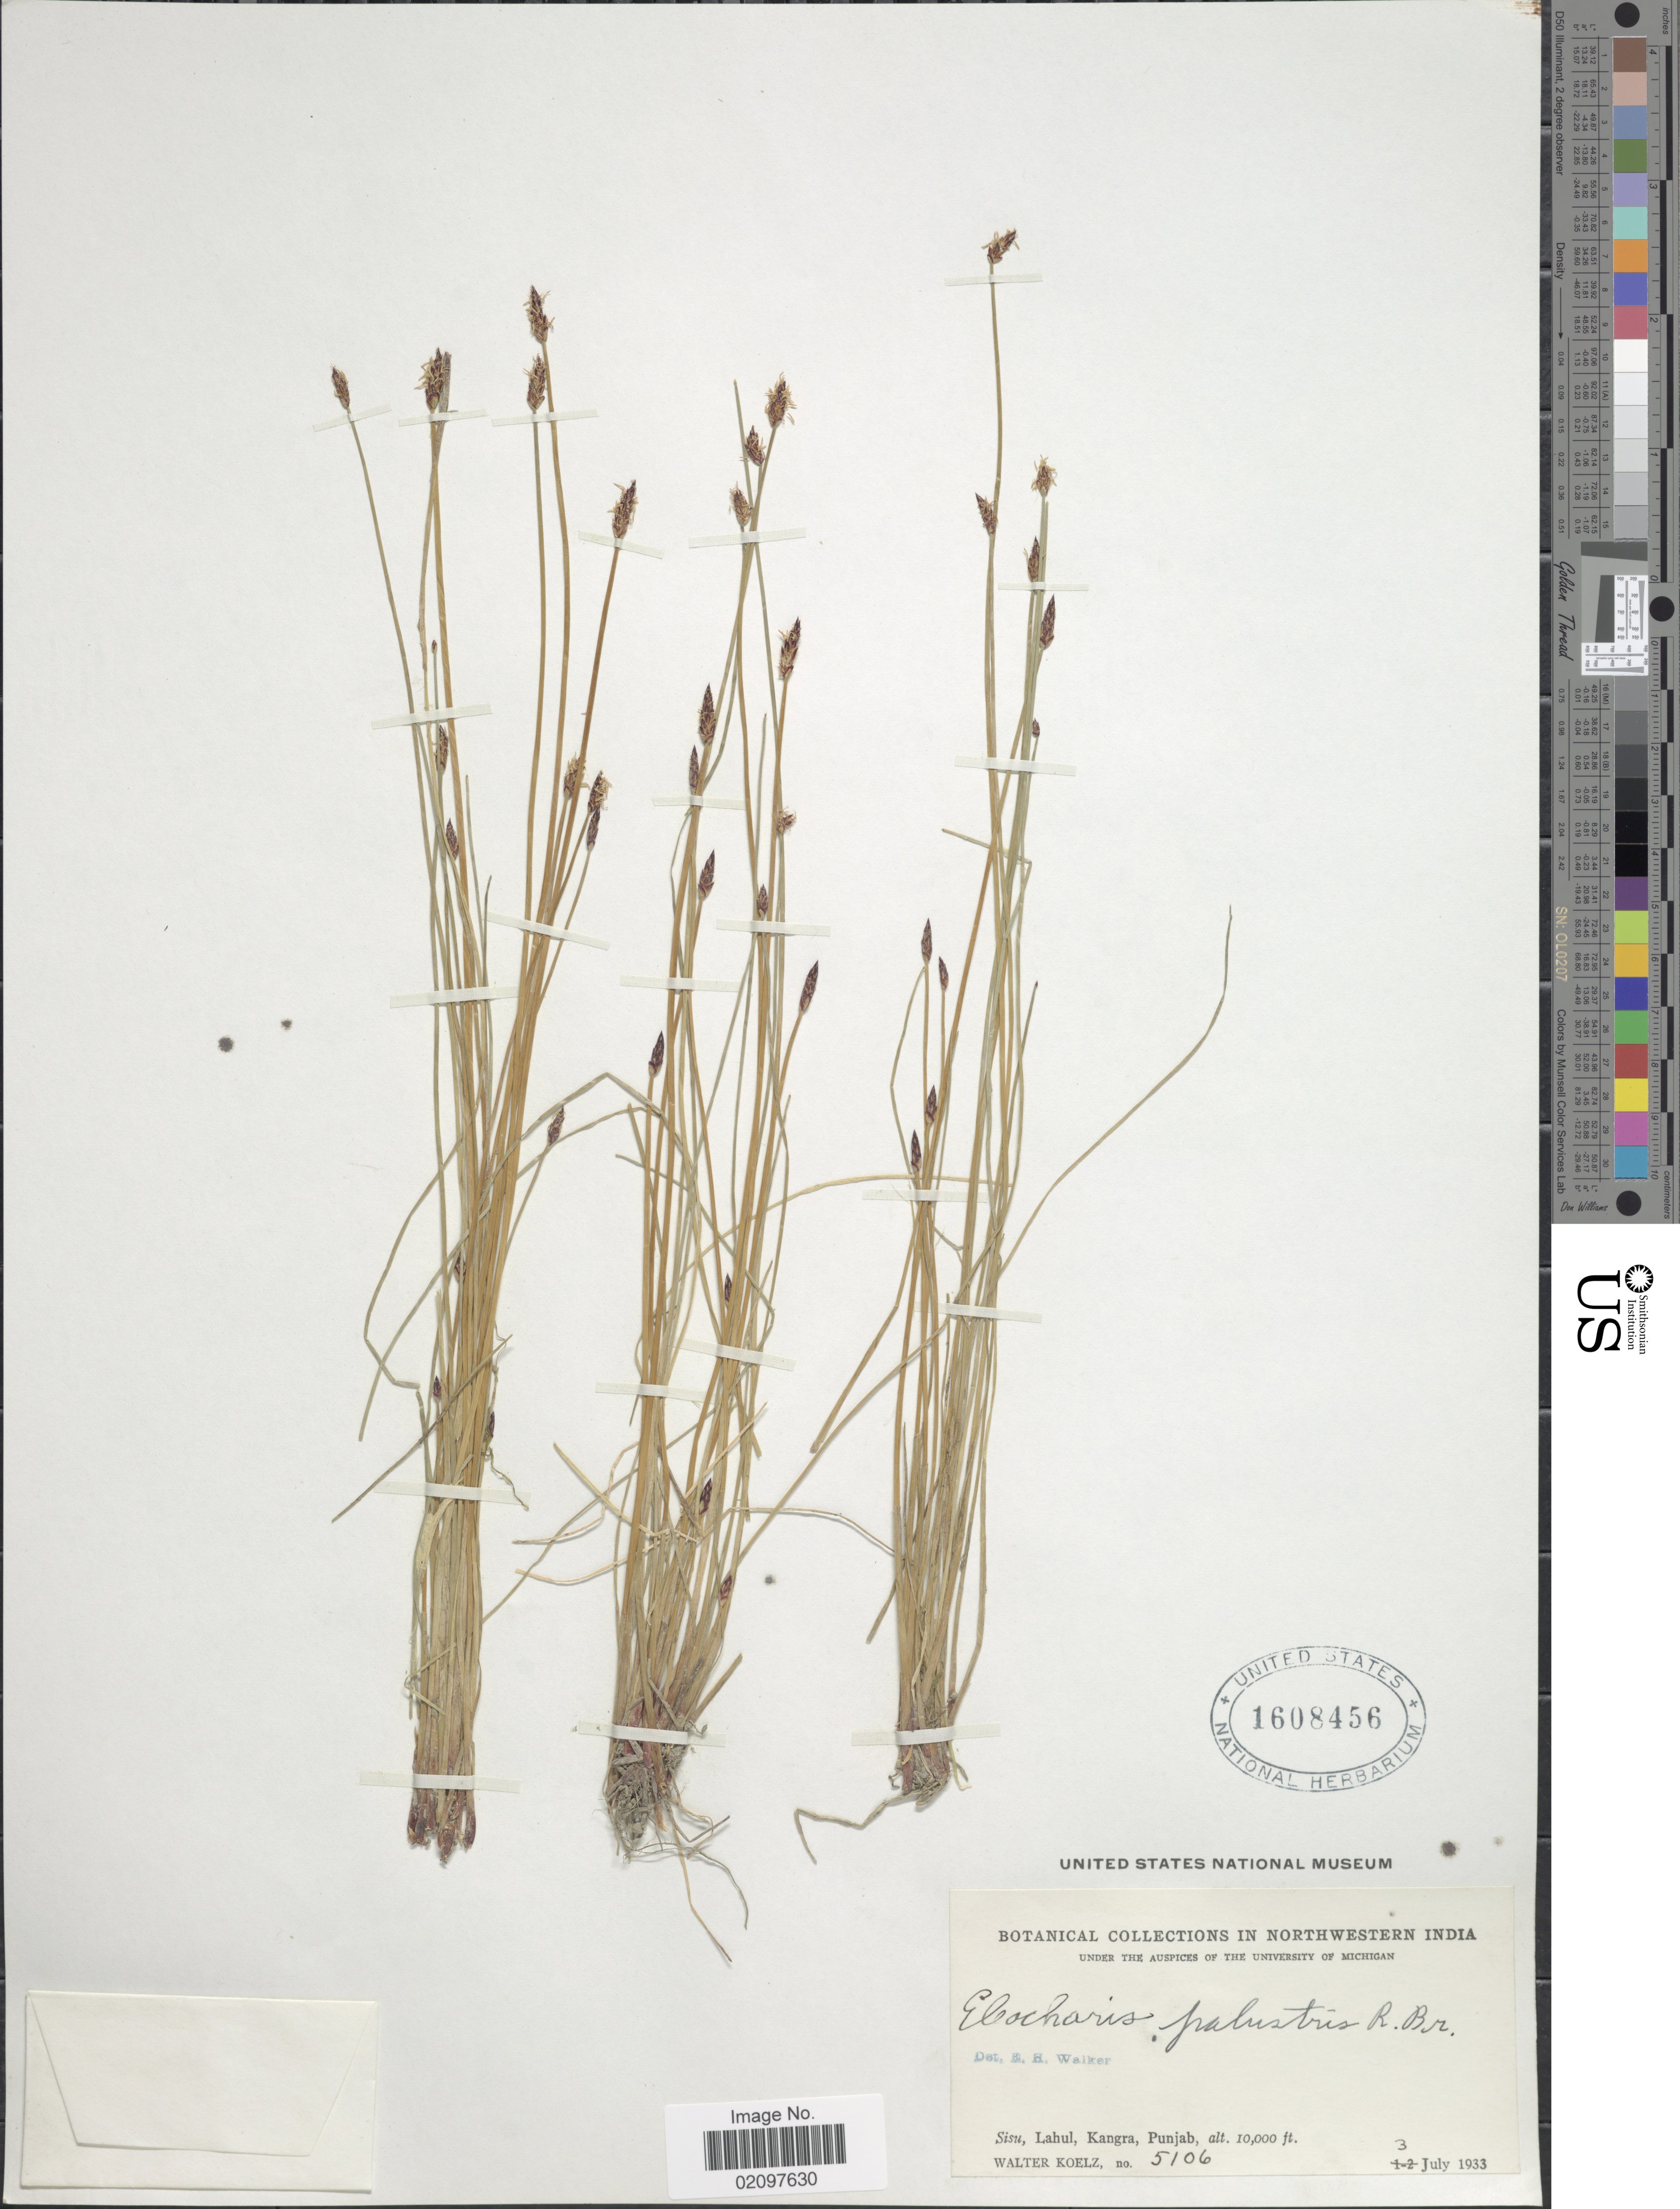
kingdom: Plantae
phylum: Tracheophyta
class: Liliopsida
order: Poales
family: Cyperaceae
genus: Eleocharis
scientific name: Eleocharis palustris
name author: (L.) Roem. & Schult.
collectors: W. N. Koelz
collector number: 5106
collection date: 1933-07-03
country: India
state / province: Punjab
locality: In Northwestern India, Sisu, Lahul, Kangra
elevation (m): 3048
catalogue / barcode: US 1608456